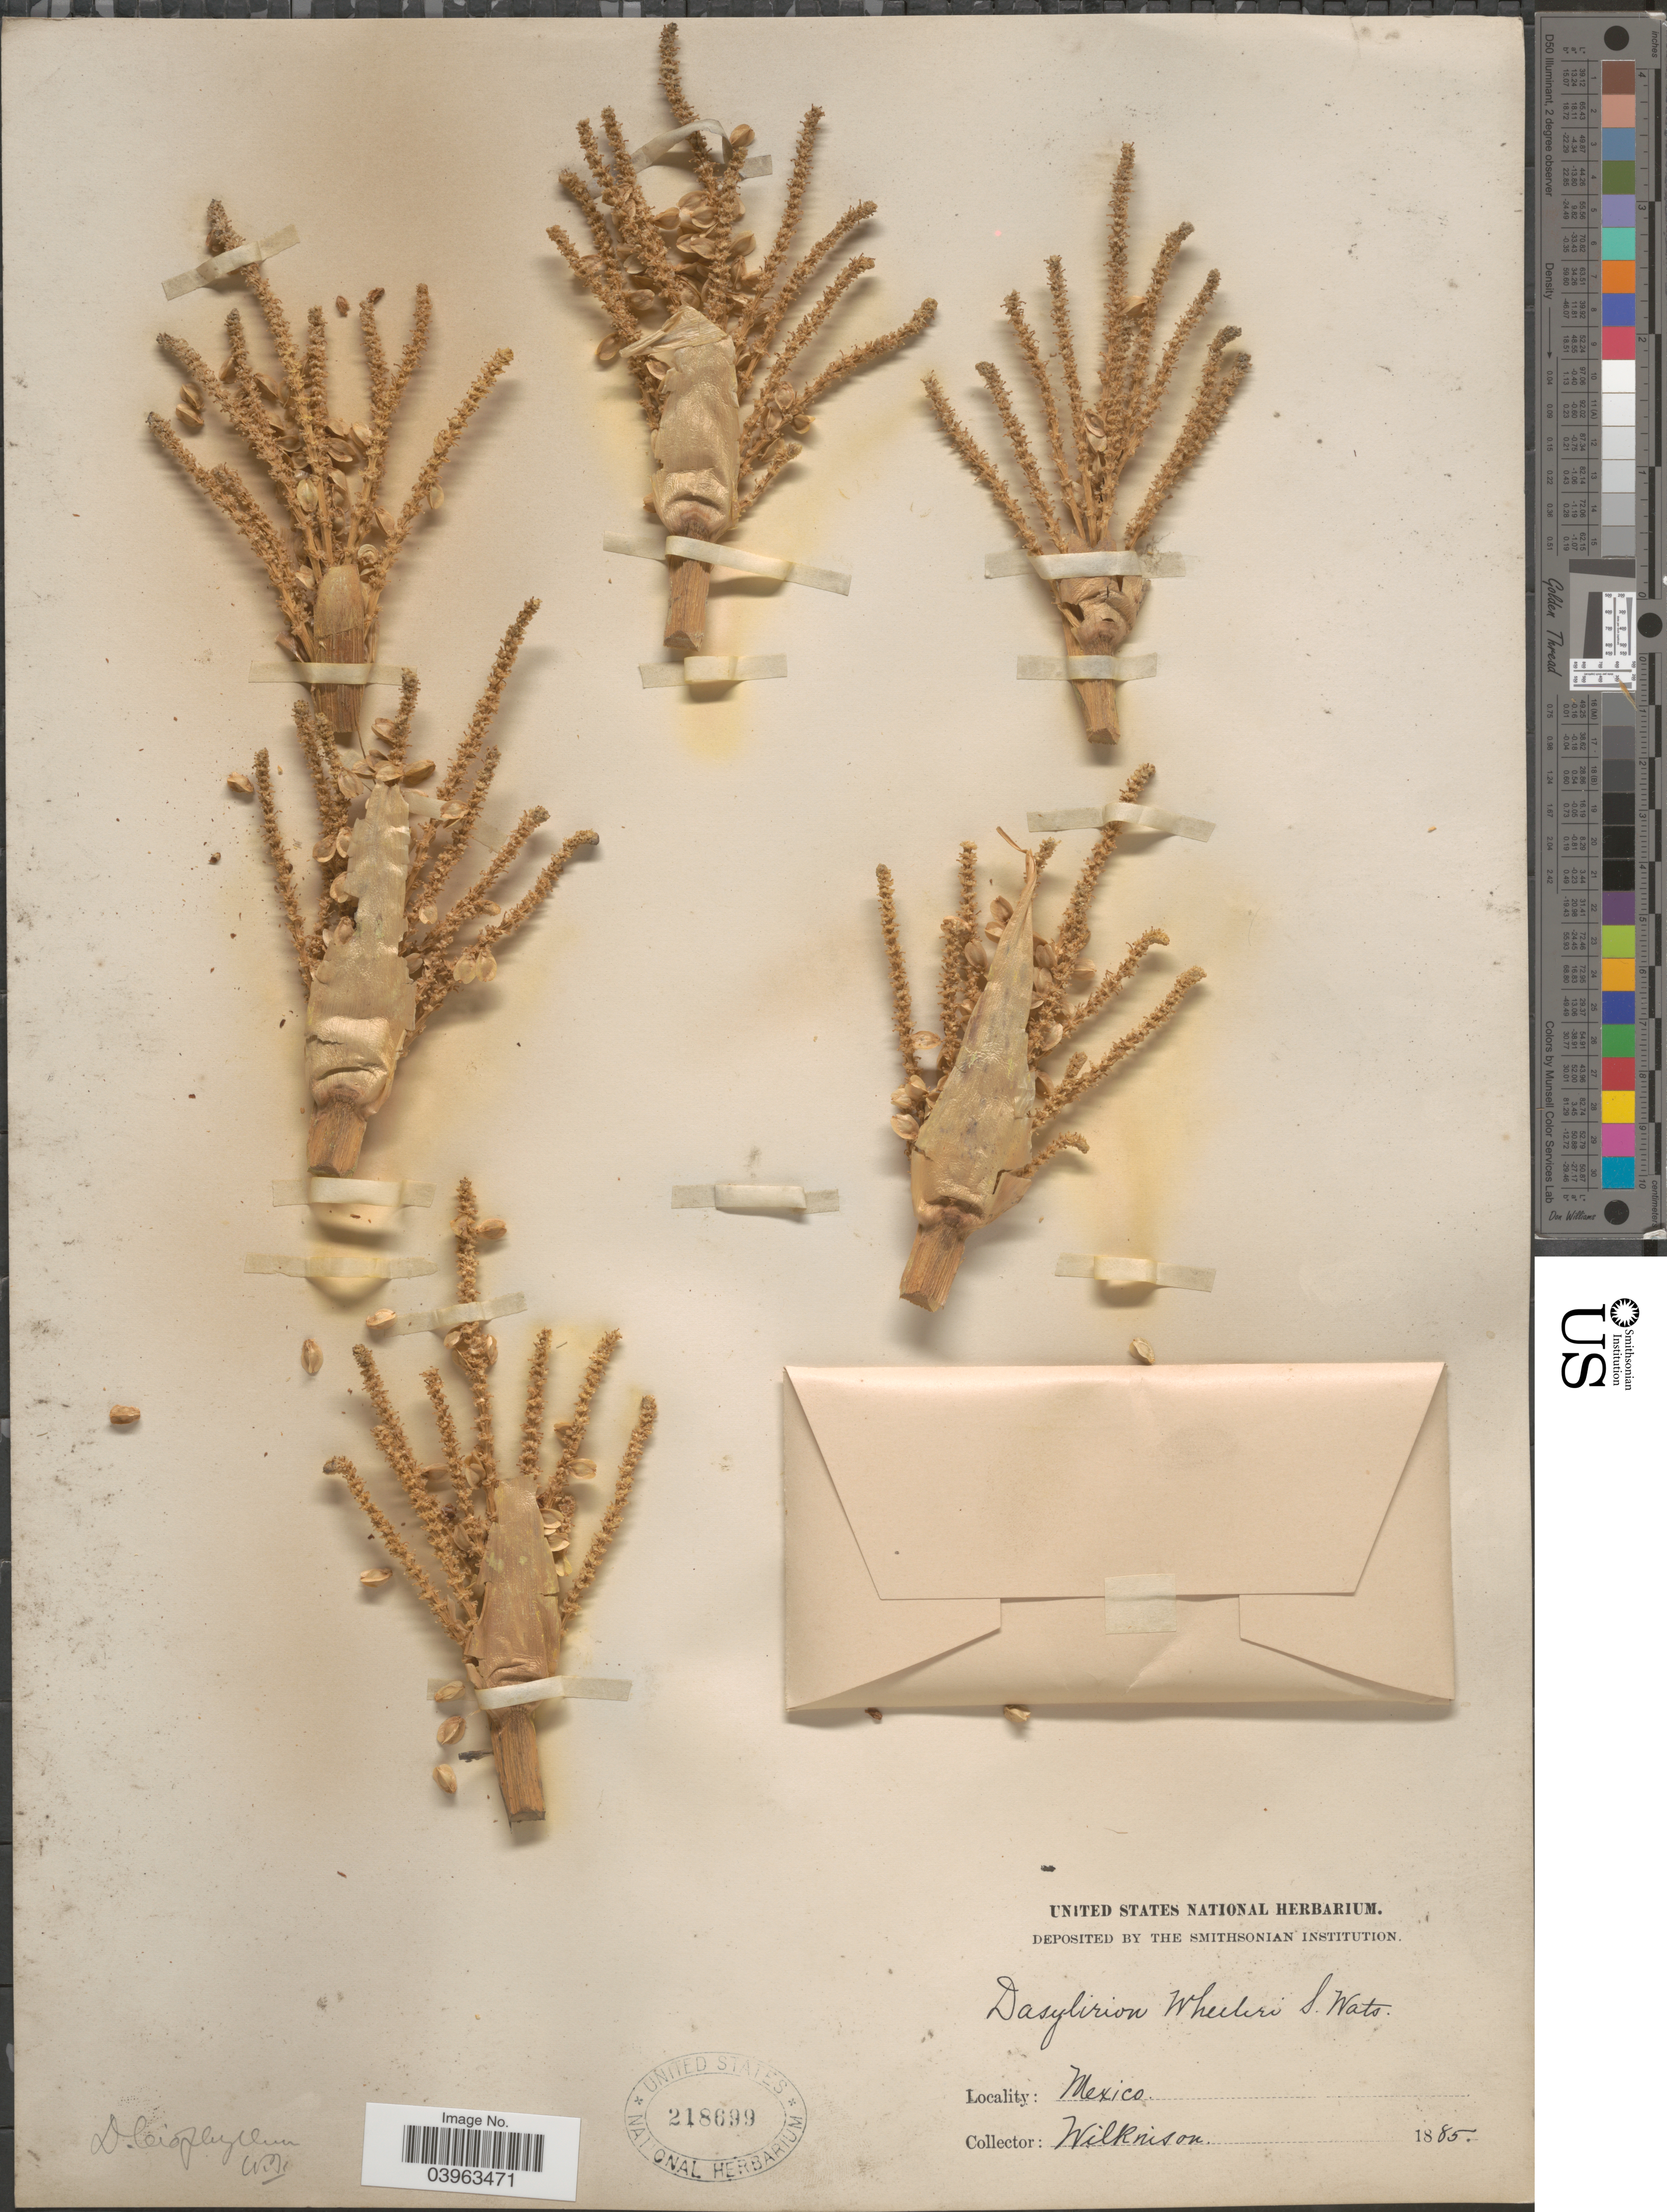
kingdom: Plantae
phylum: Tracheophyta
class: Liliopsida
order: Asparagales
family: Asparagaceae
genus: Dasylirion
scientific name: Dasylirion leiophyllum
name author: Engelm. ex Trel.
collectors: Wilkinson, --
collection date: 1885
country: Mexico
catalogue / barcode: US 218699